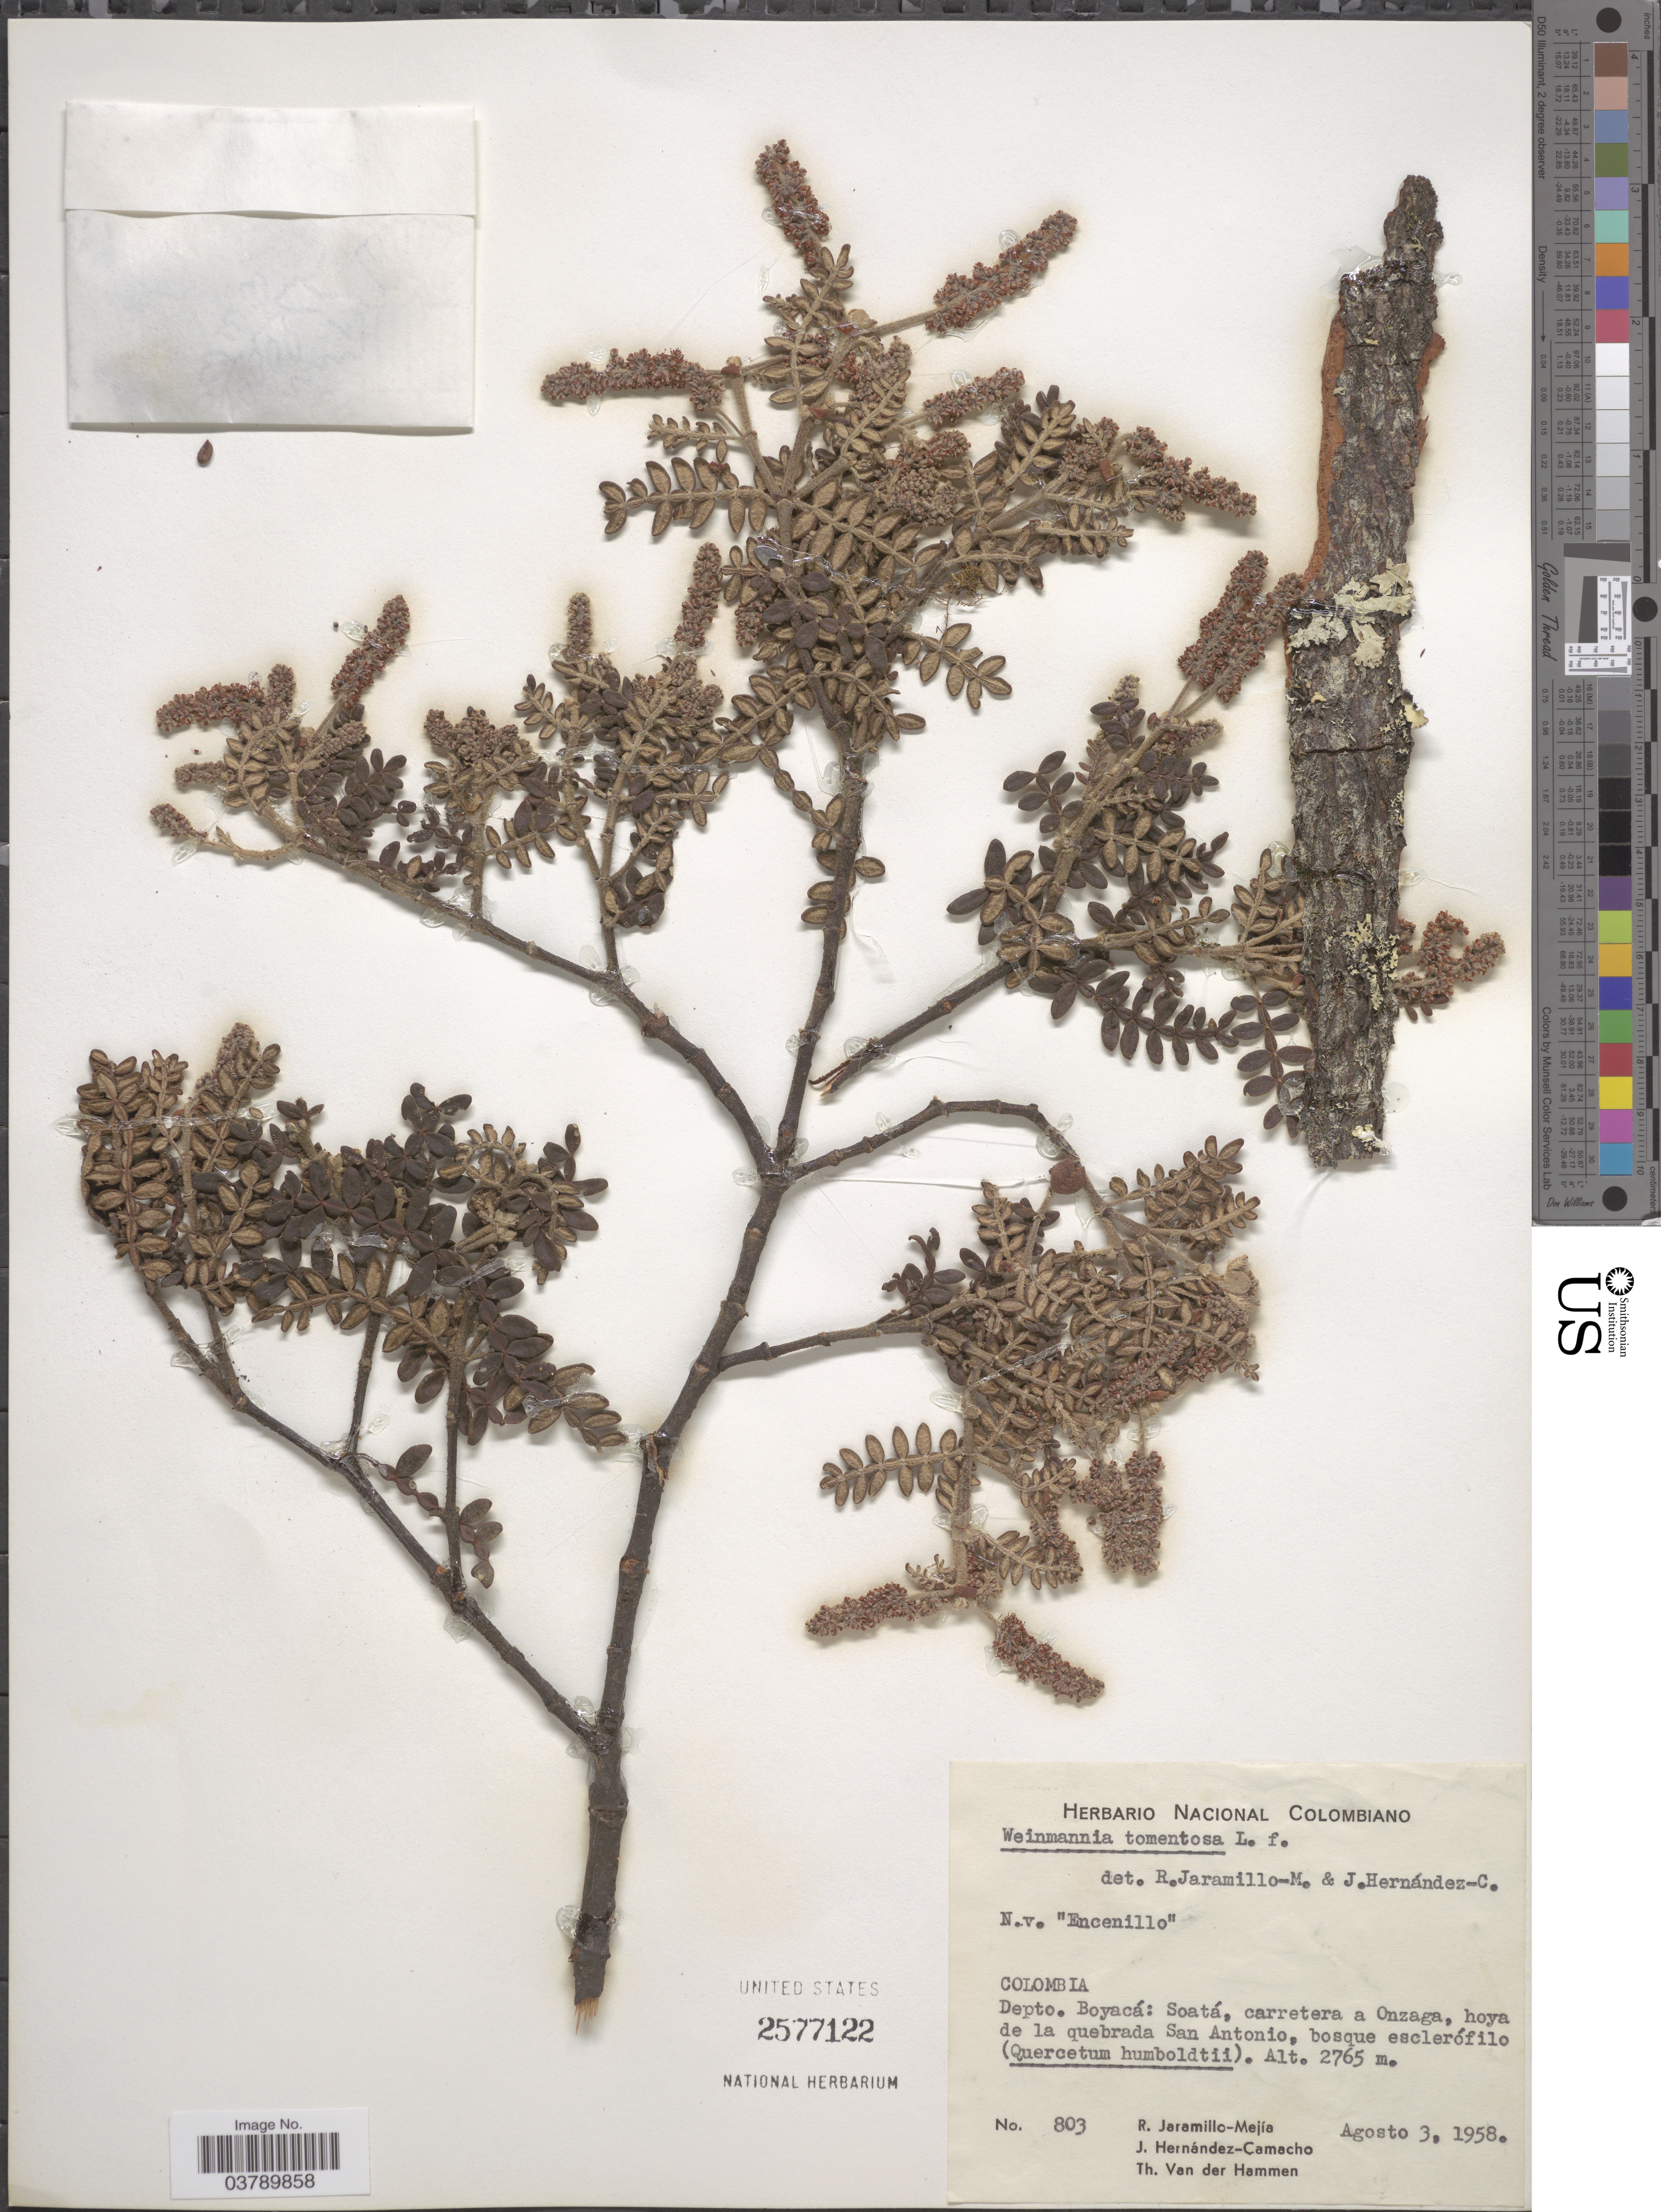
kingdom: Plantae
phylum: Tracheophyta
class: Magnoliopsida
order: Oxalidales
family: Cunoniaceae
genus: Weinmannia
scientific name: Weinmannia tomentosa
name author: L.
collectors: R. Jaramillo M., J. Hernández-Camacho & T. Van der Hammen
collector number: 803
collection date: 1958-08-03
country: Colombia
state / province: Boyacá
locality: Depto. Boyacá: Soatá, carretera a Onzaga, hoya de la quebrada San Antonio.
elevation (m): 2765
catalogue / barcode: US 2577122